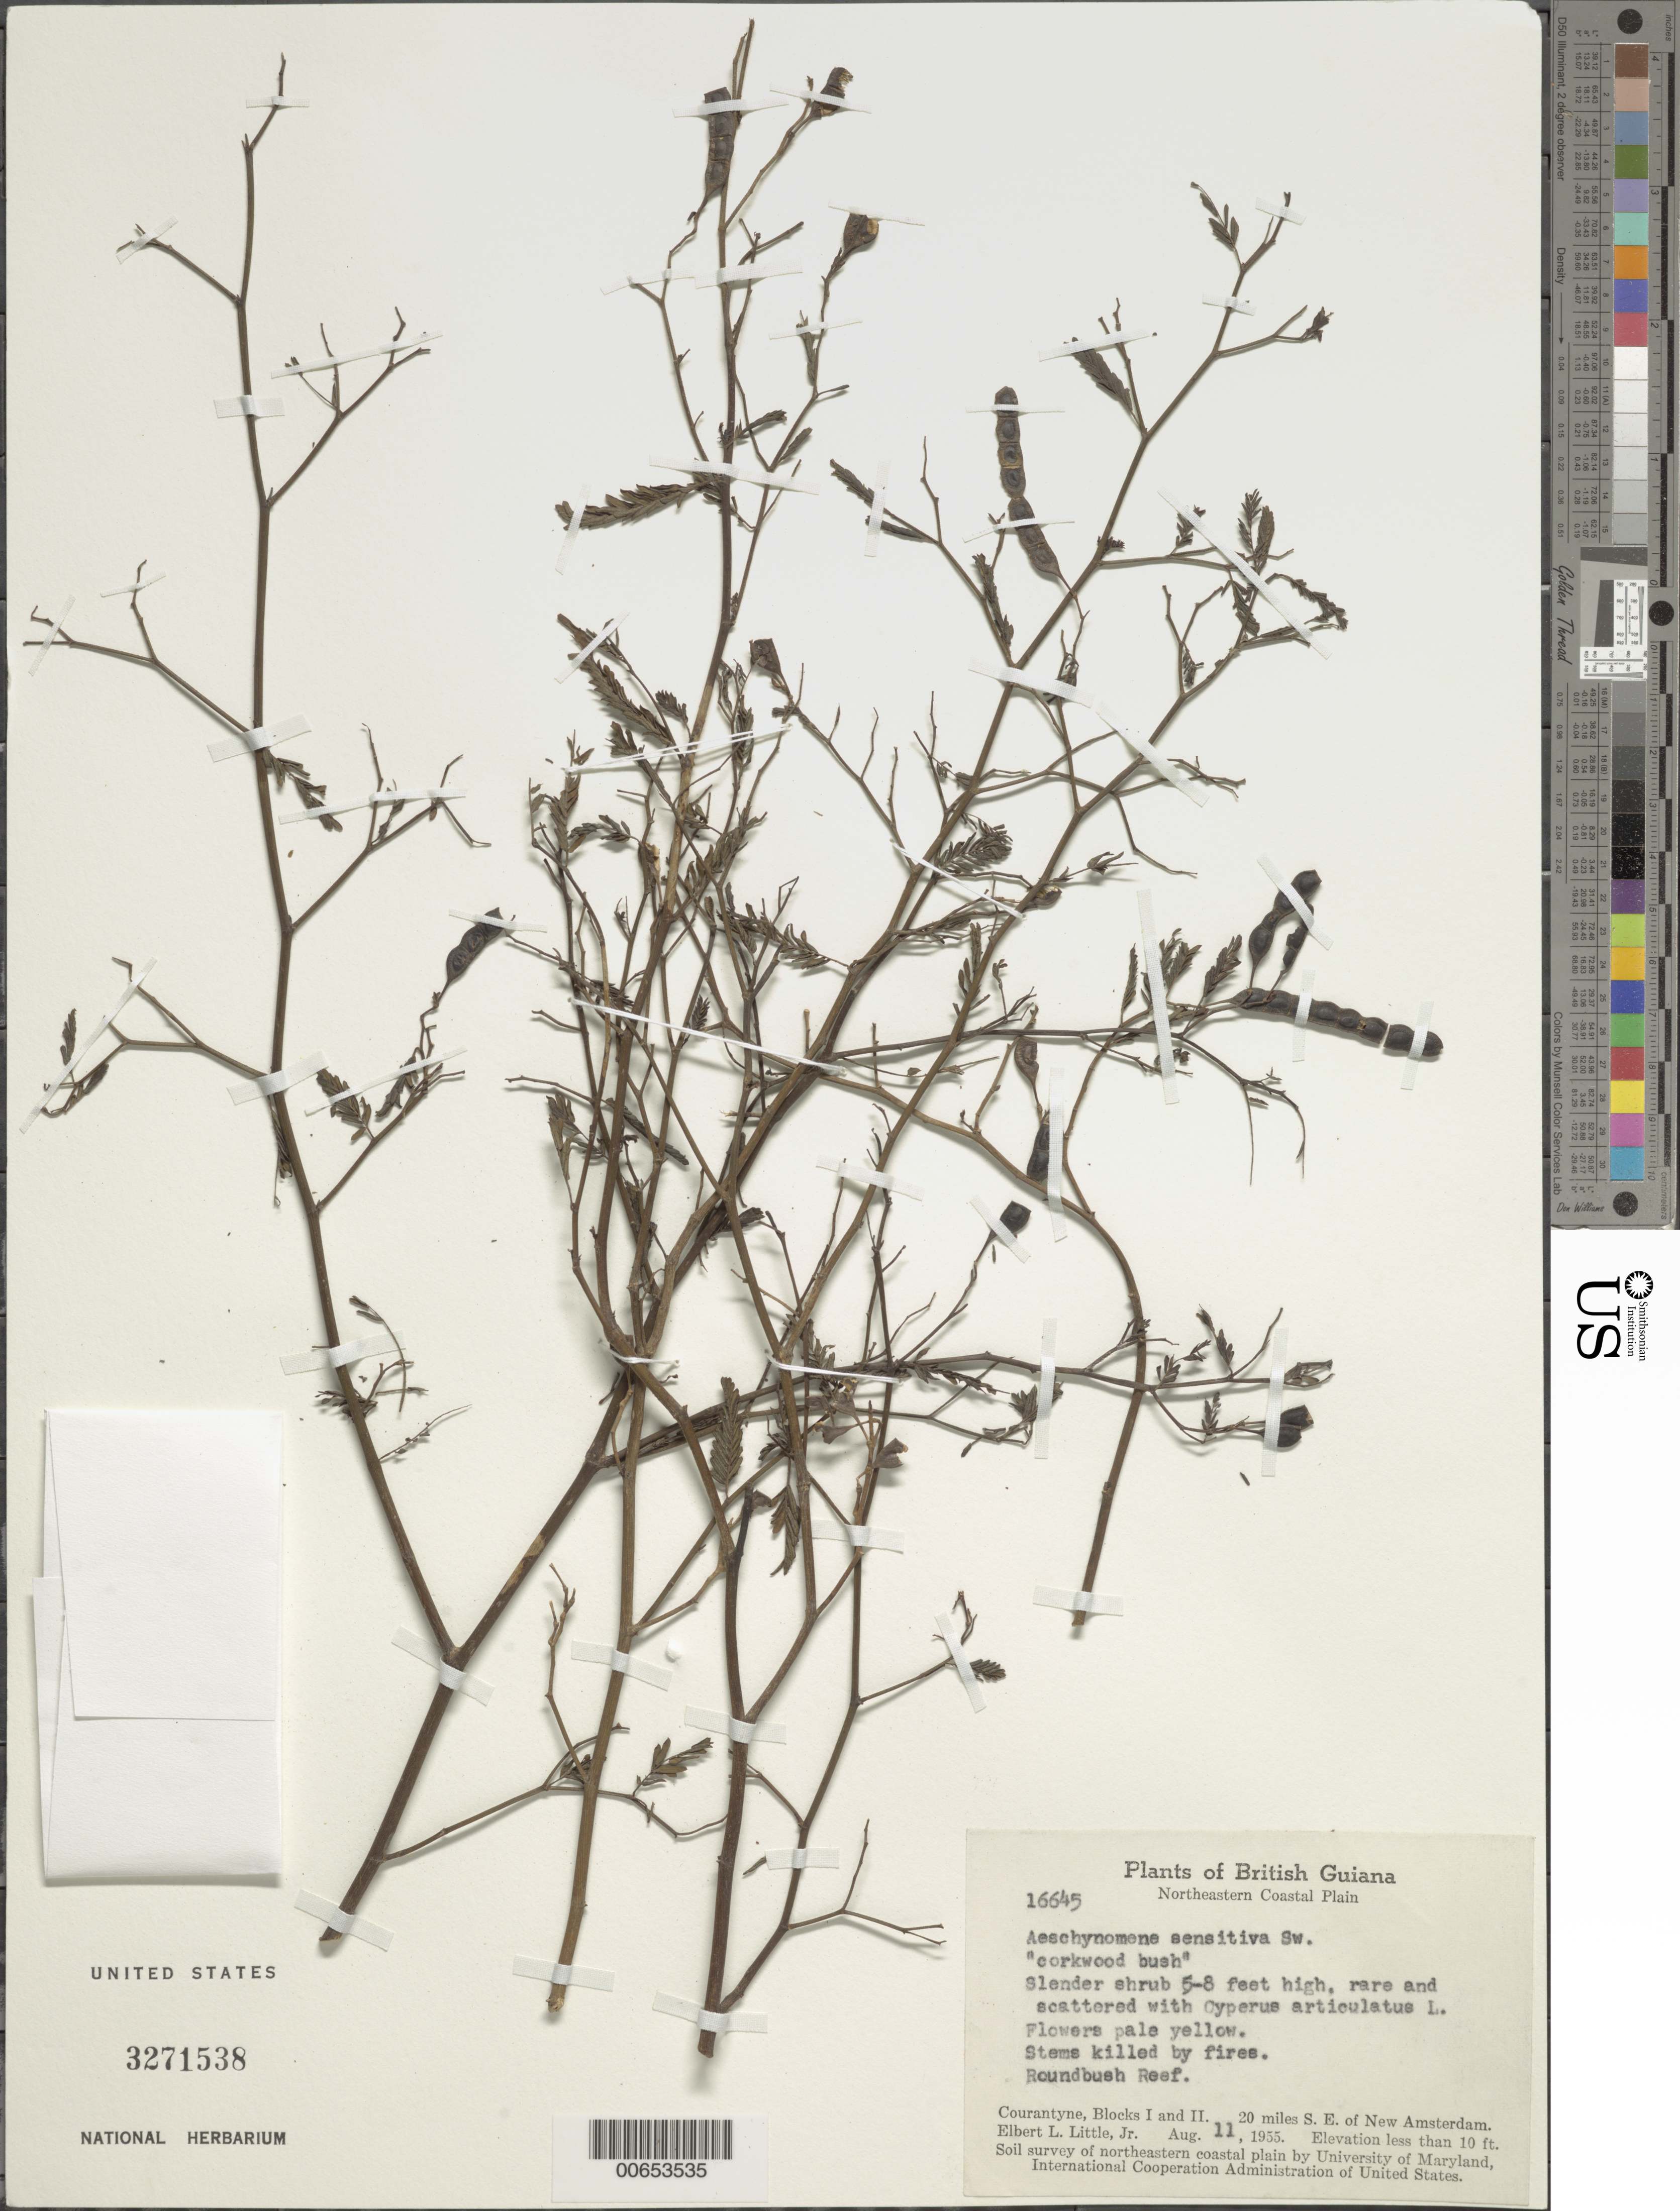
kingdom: Plantae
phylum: Tracheophyta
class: Magnoliopsida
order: Fabales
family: Fabaceae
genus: Aeschynomene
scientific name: Aeschynomene sensitiva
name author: Sw.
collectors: E. L. Little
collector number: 16645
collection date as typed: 11-Aug-55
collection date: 1955-08-11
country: Guyana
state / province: E. Berbice-Corentyne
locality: Courantyne, Blocks I & II. 20 mi. SE of New Amsterdam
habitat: with Cyperus articulatus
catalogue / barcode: US 3271538